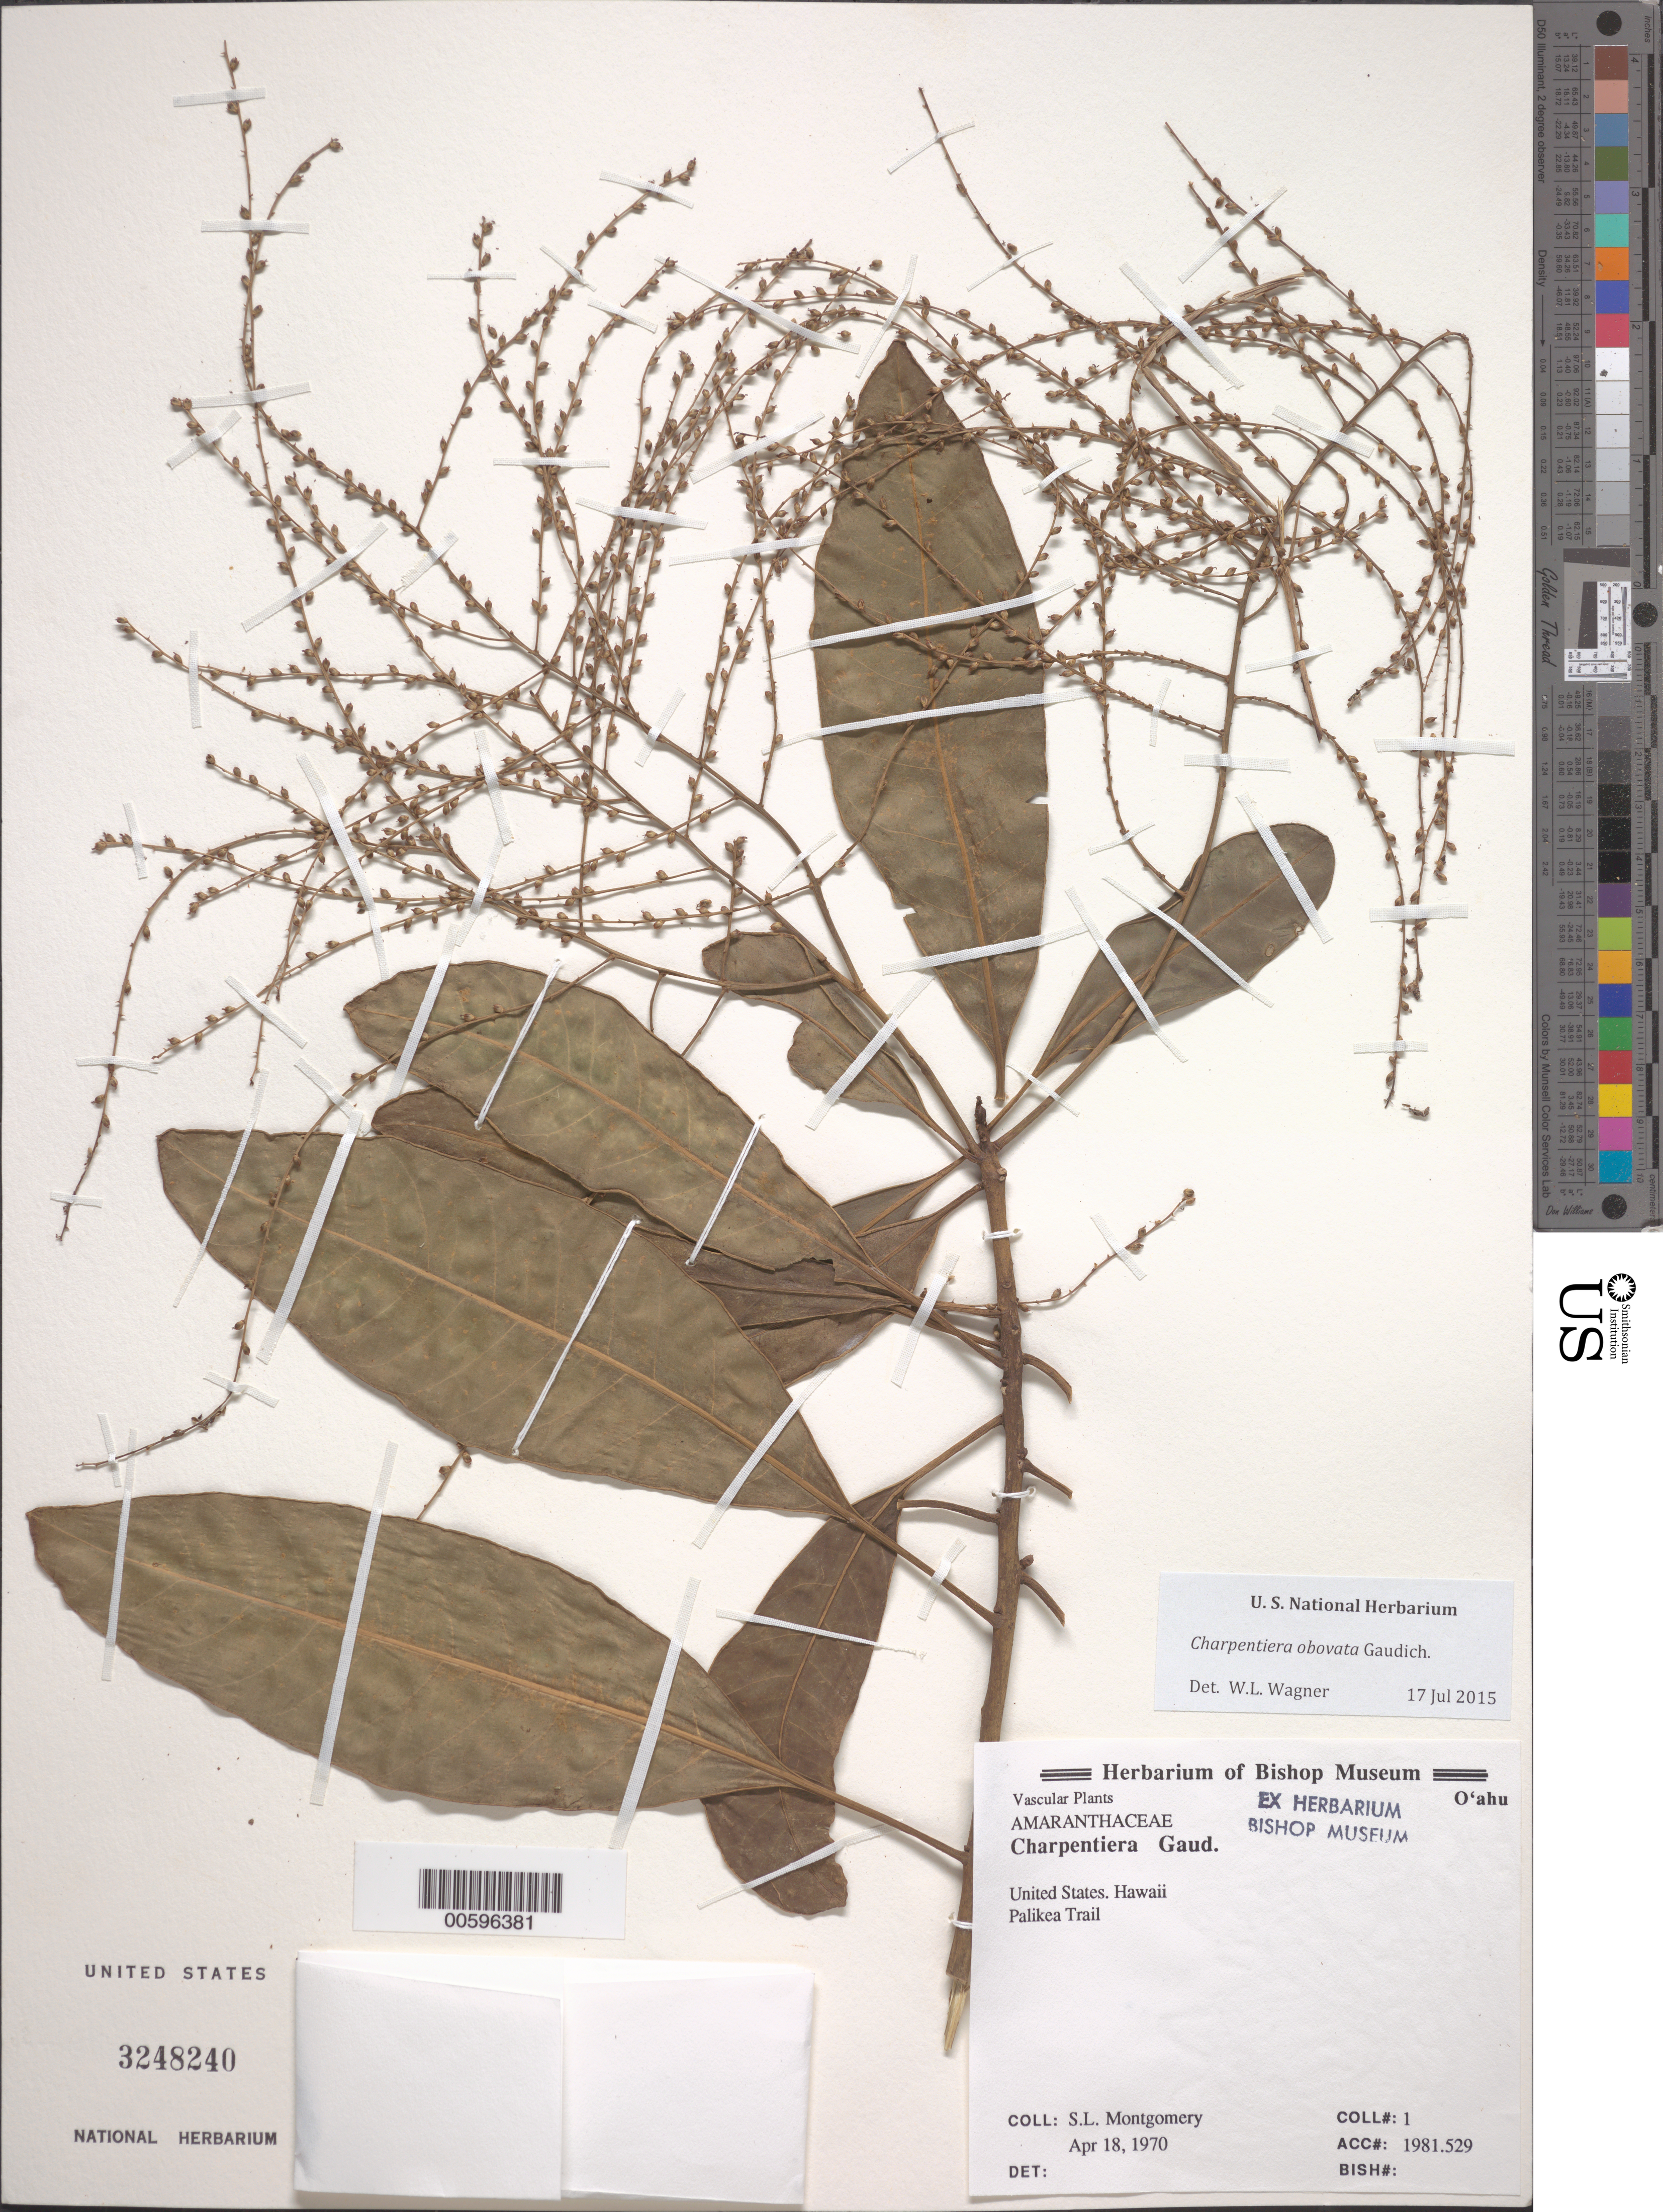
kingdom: Plantae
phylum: Tracheophyta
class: Magnoliopsida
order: Caryophyllales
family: Amaranthaceae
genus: Charpentiera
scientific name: Charpentiera obovata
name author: Gaudich.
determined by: Wagner, W. L., (BOT), Smithsonian Institution - National Museum of Natural History (UNITED STATES)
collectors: S. Montgomery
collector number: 1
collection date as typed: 18 Apr 1970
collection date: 1970-04-18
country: United States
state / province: Hawaii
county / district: Honolulu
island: Oahu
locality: Palikea Trail.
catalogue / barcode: US 3248240